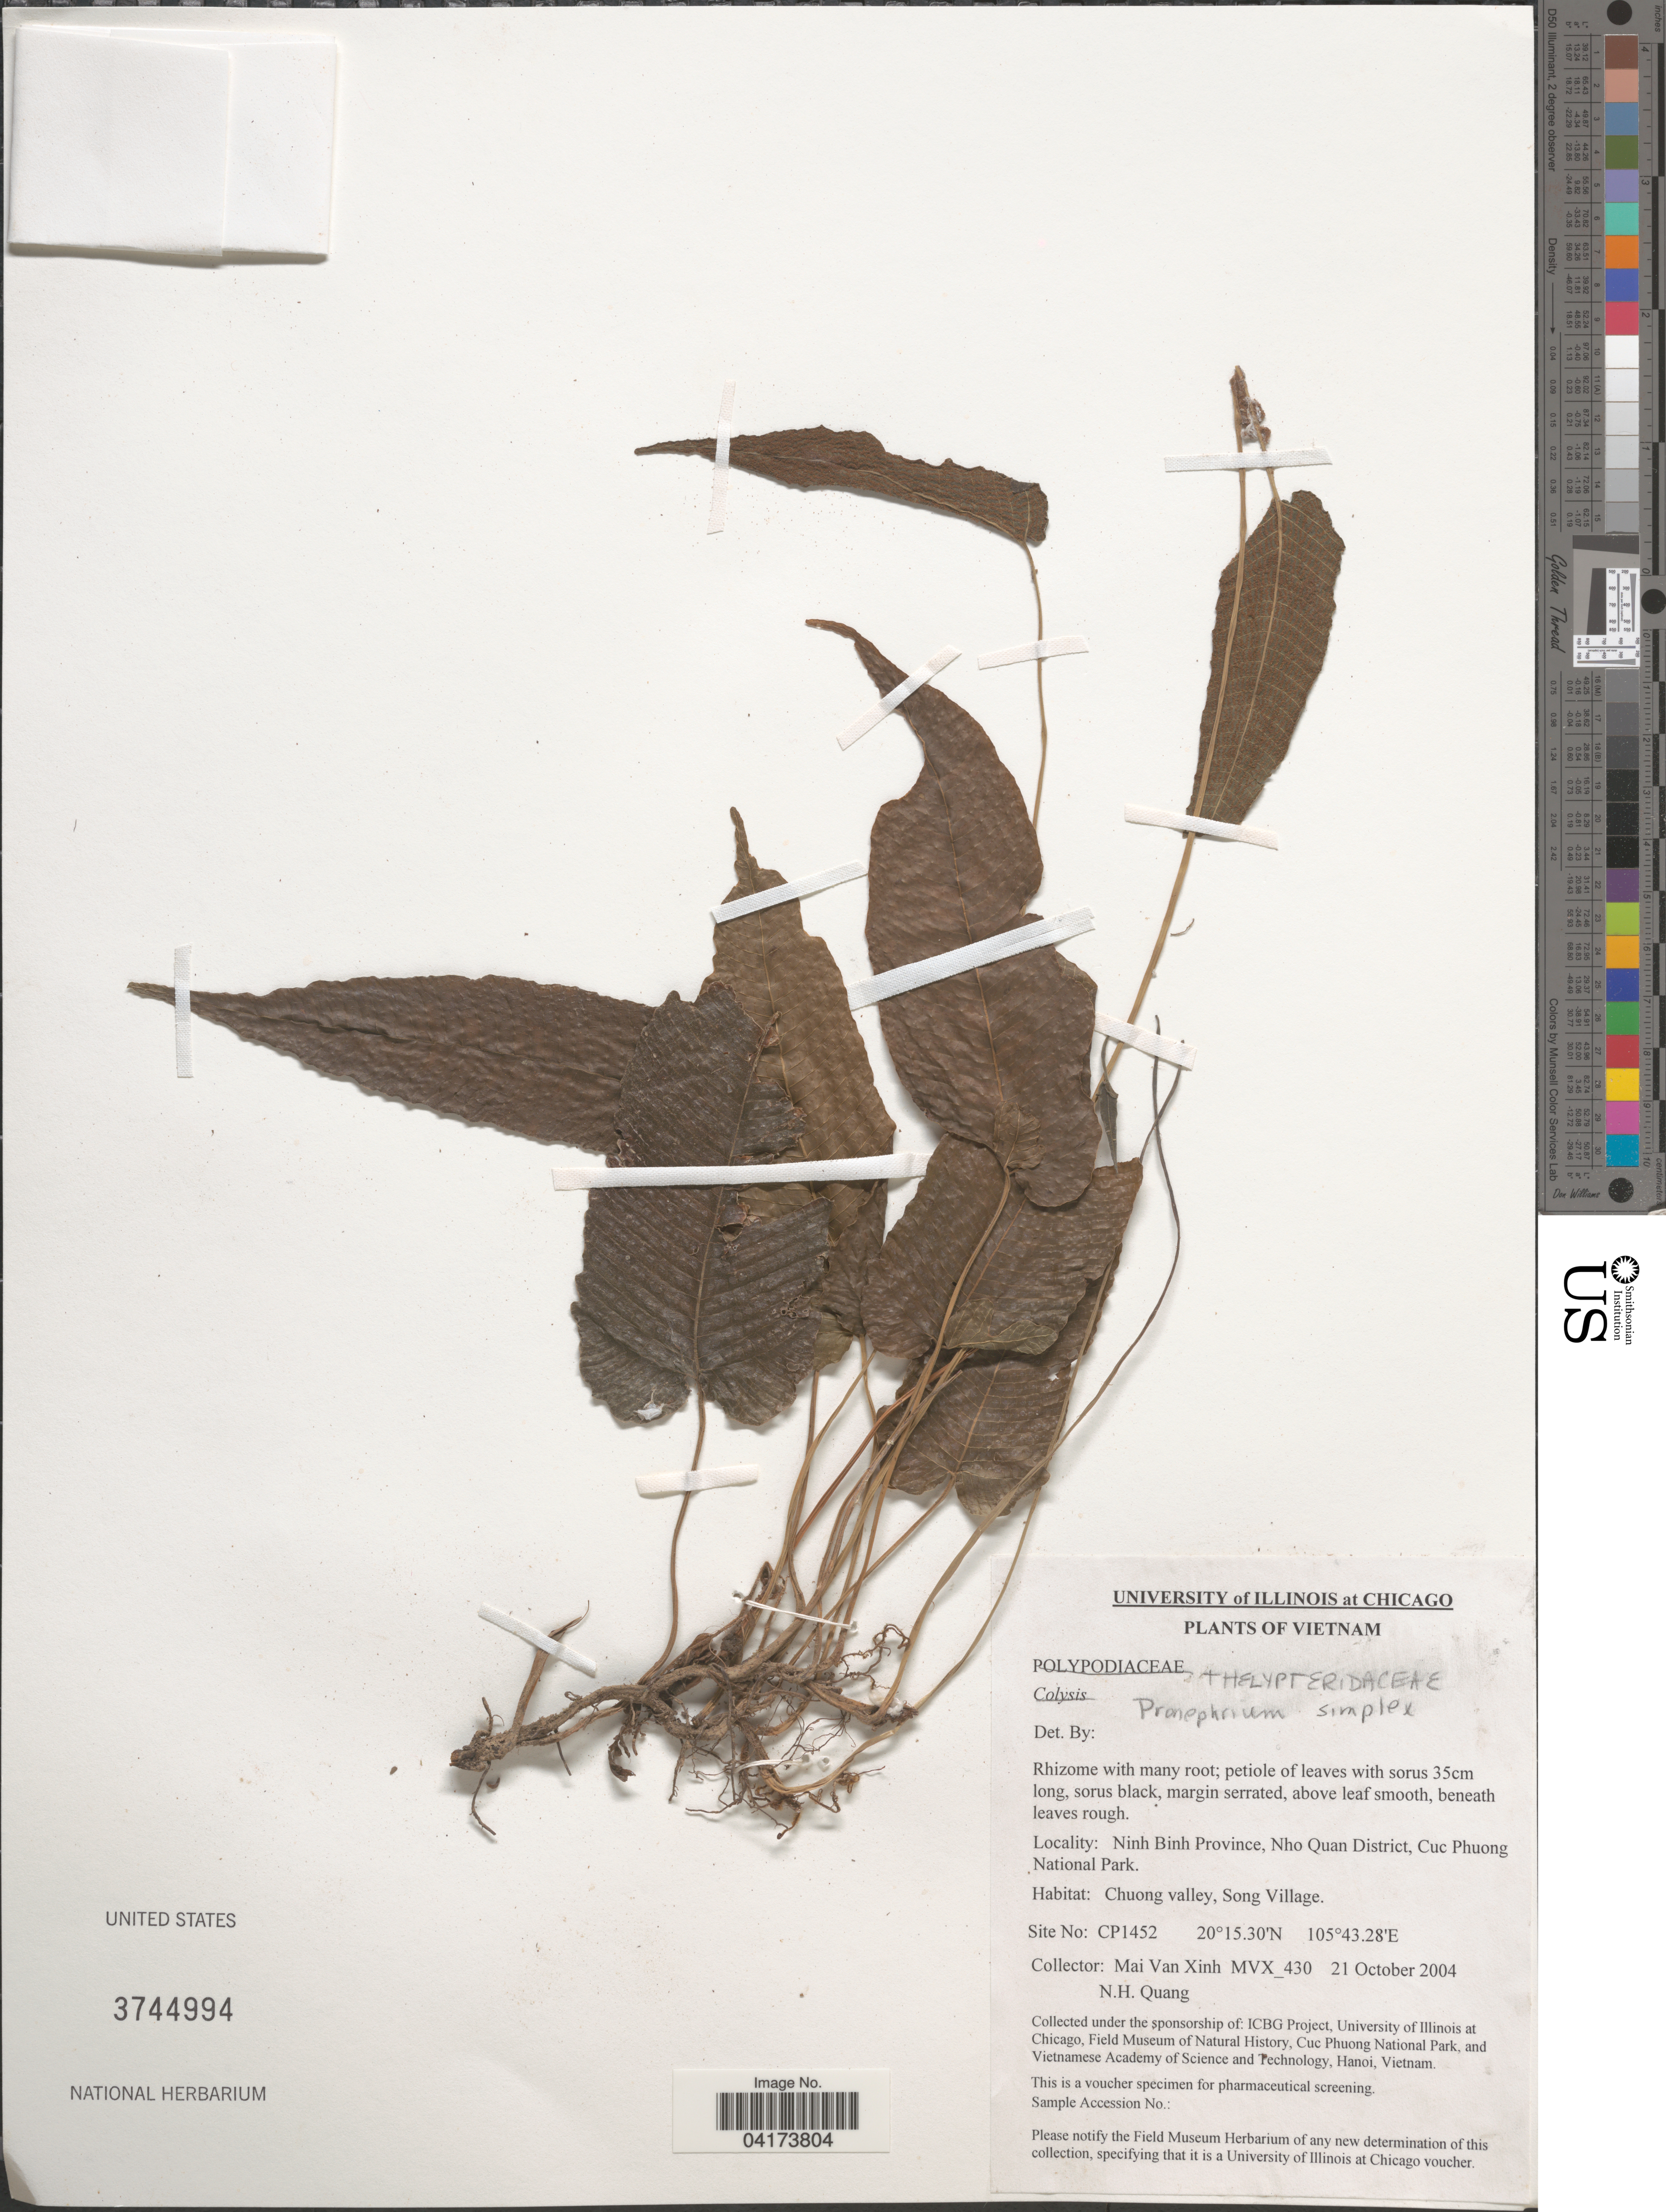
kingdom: Plantae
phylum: Tracheophyta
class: Polypodiopsida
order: Polypodiales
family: Thelypteridaceae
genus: Pronephrium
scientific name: Pronephrium simplex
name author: (Hook.) Holttum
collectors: M. Van Xinh & N. Quang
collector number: MVX_430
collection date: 2004-10-21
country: Vietnam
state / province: Ninh Binh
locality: Nho Quan District, Cuc Phuong National Park. Chuong valley, Song Village. Site No: CP1452.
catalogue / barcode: US 3744994